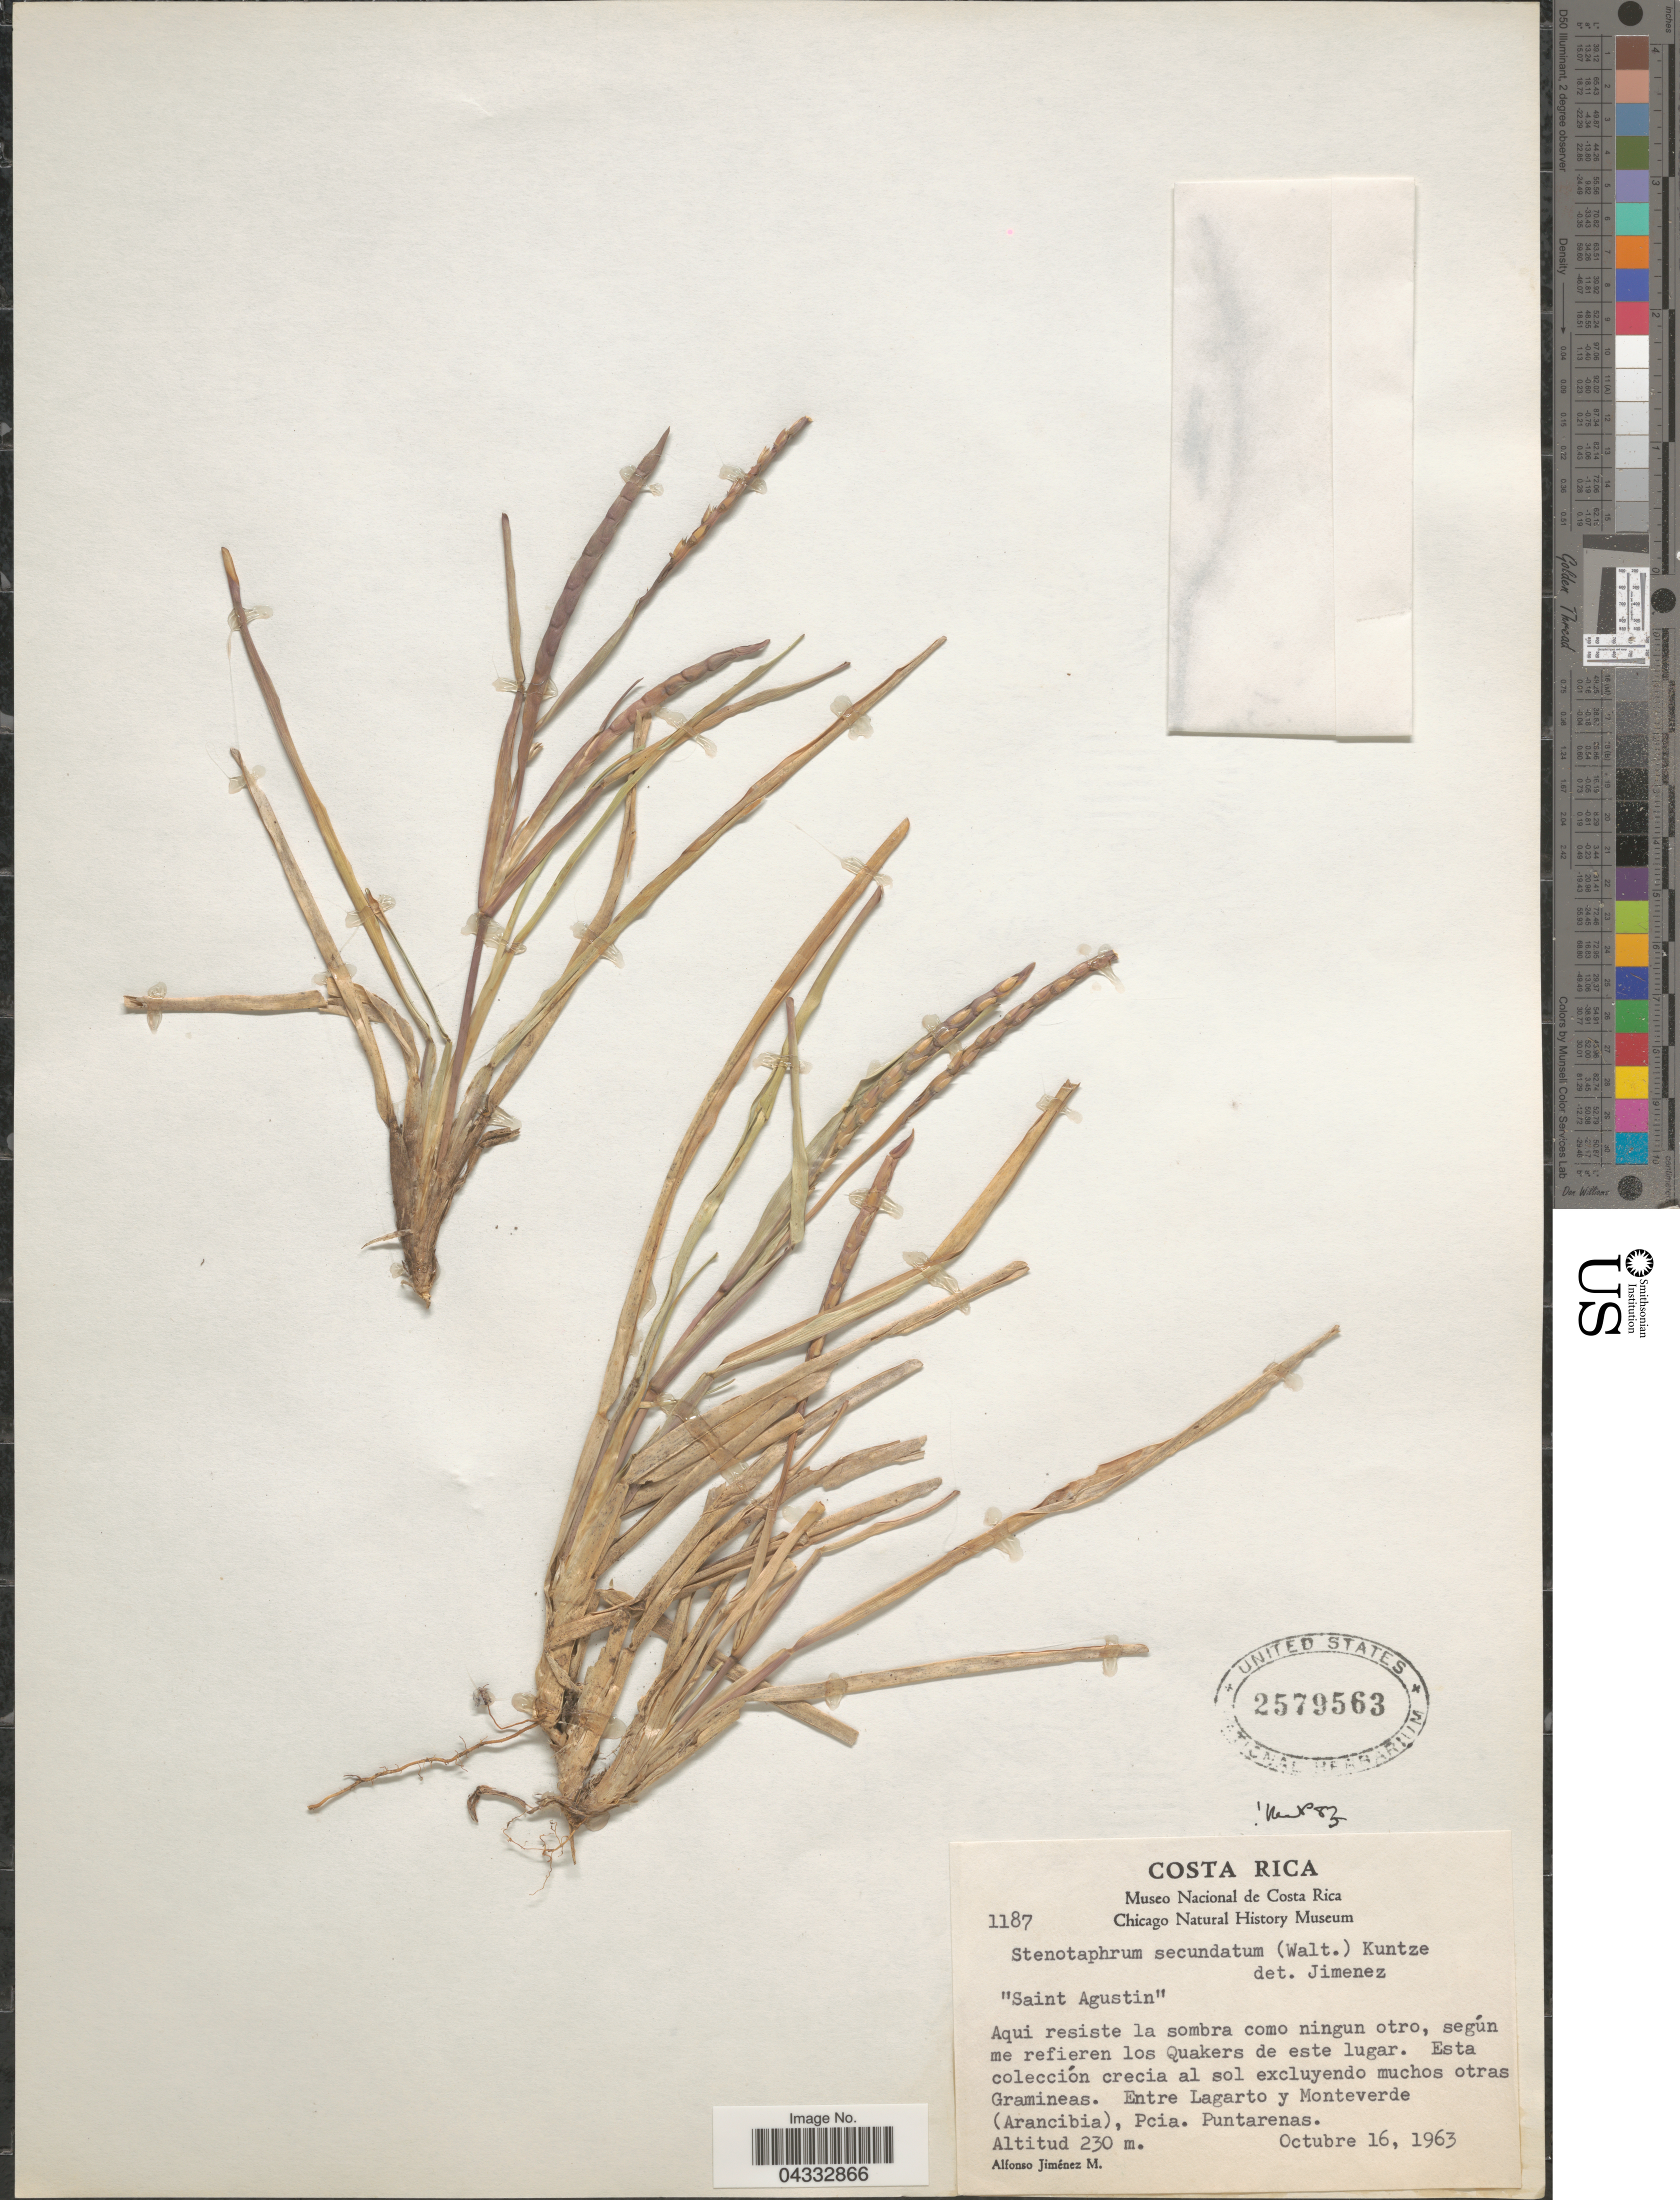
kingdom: Plantae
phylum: Tracheophyta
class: Liliopsida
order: Poales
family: Poaceae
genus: Stenotaphrum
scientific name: Stenotaphrum secundatum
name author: (Walter) Kuntze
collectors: A. Jimenez M.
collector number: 1187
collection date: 1963-10-16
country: Costa Rica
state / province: Puntarenas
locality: Saint Agustin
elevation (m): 230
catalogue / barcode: US 2579563